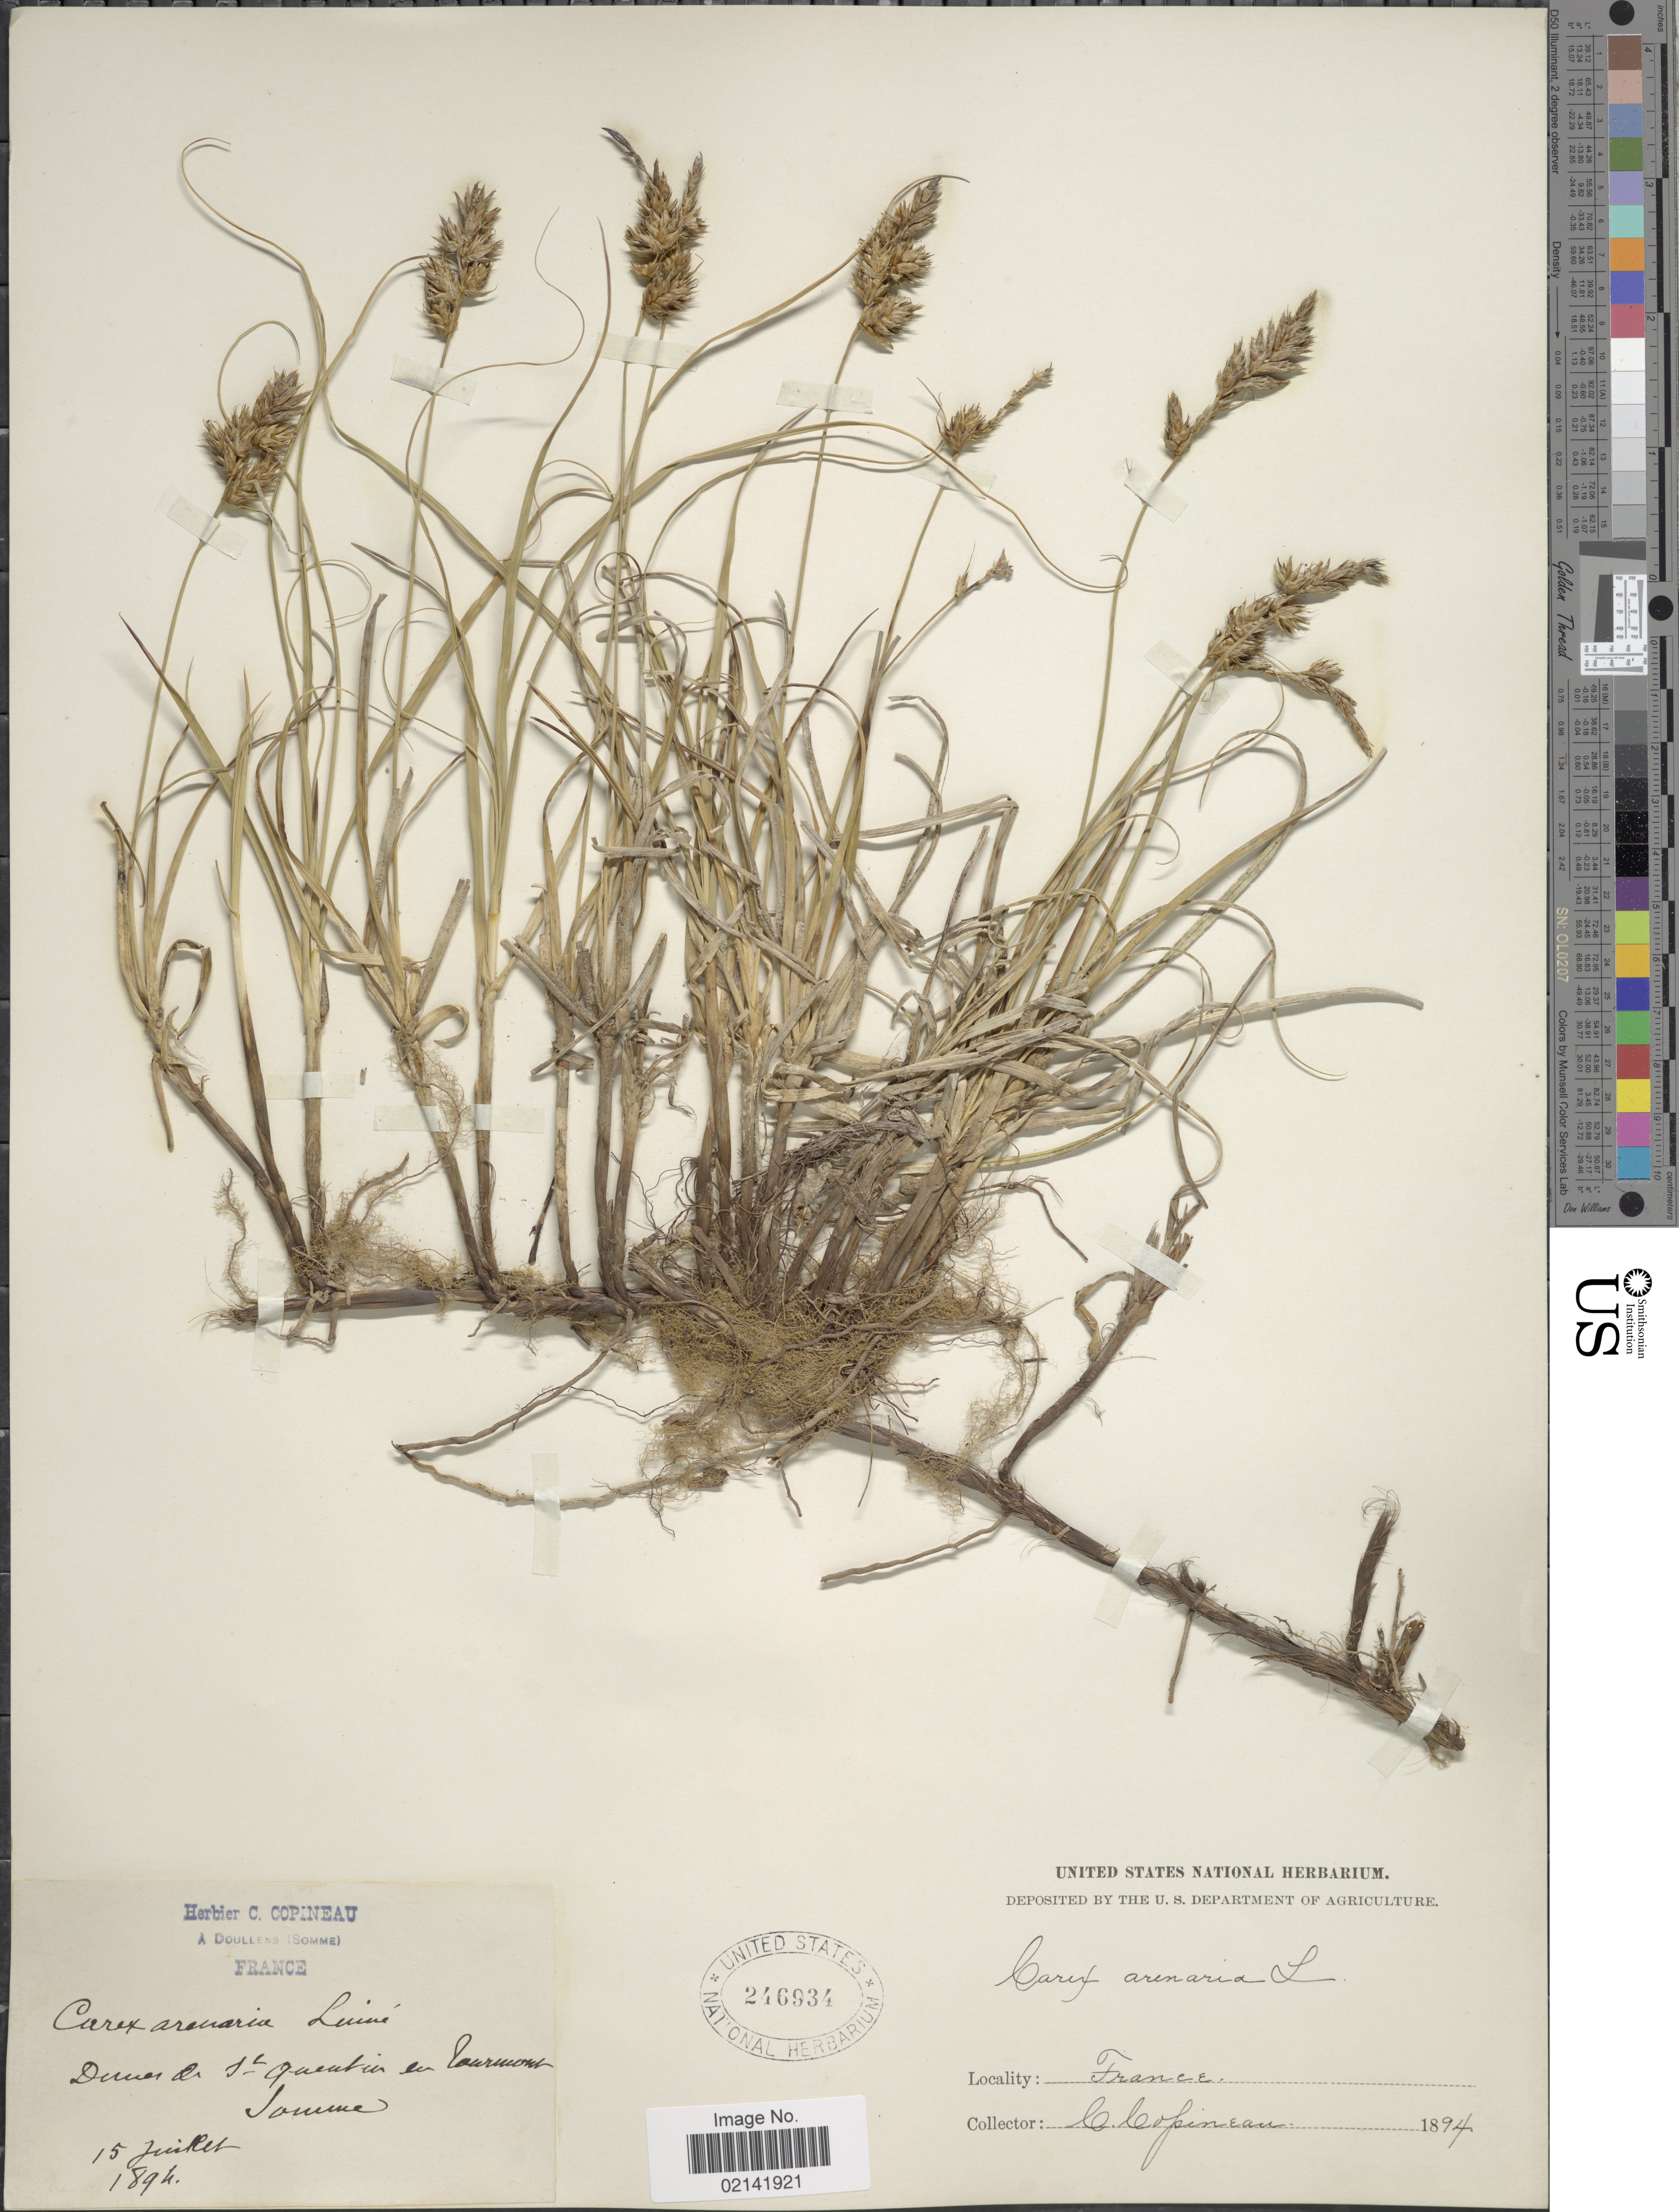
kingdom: Plantae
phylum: Tracheophyta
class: Liliopsida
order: Poales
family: Cyperaceae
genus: Carex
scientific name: Carex arenaria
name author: L.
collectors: C. Copineau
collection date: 1894-07-15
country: France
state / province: Hauts-de-France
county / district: Somme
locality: Dunes de St. Quentin en Tourmont, Somme [Dunes of Saint-Quentin-en-Tourmont, Somme]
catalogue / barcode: US 246934